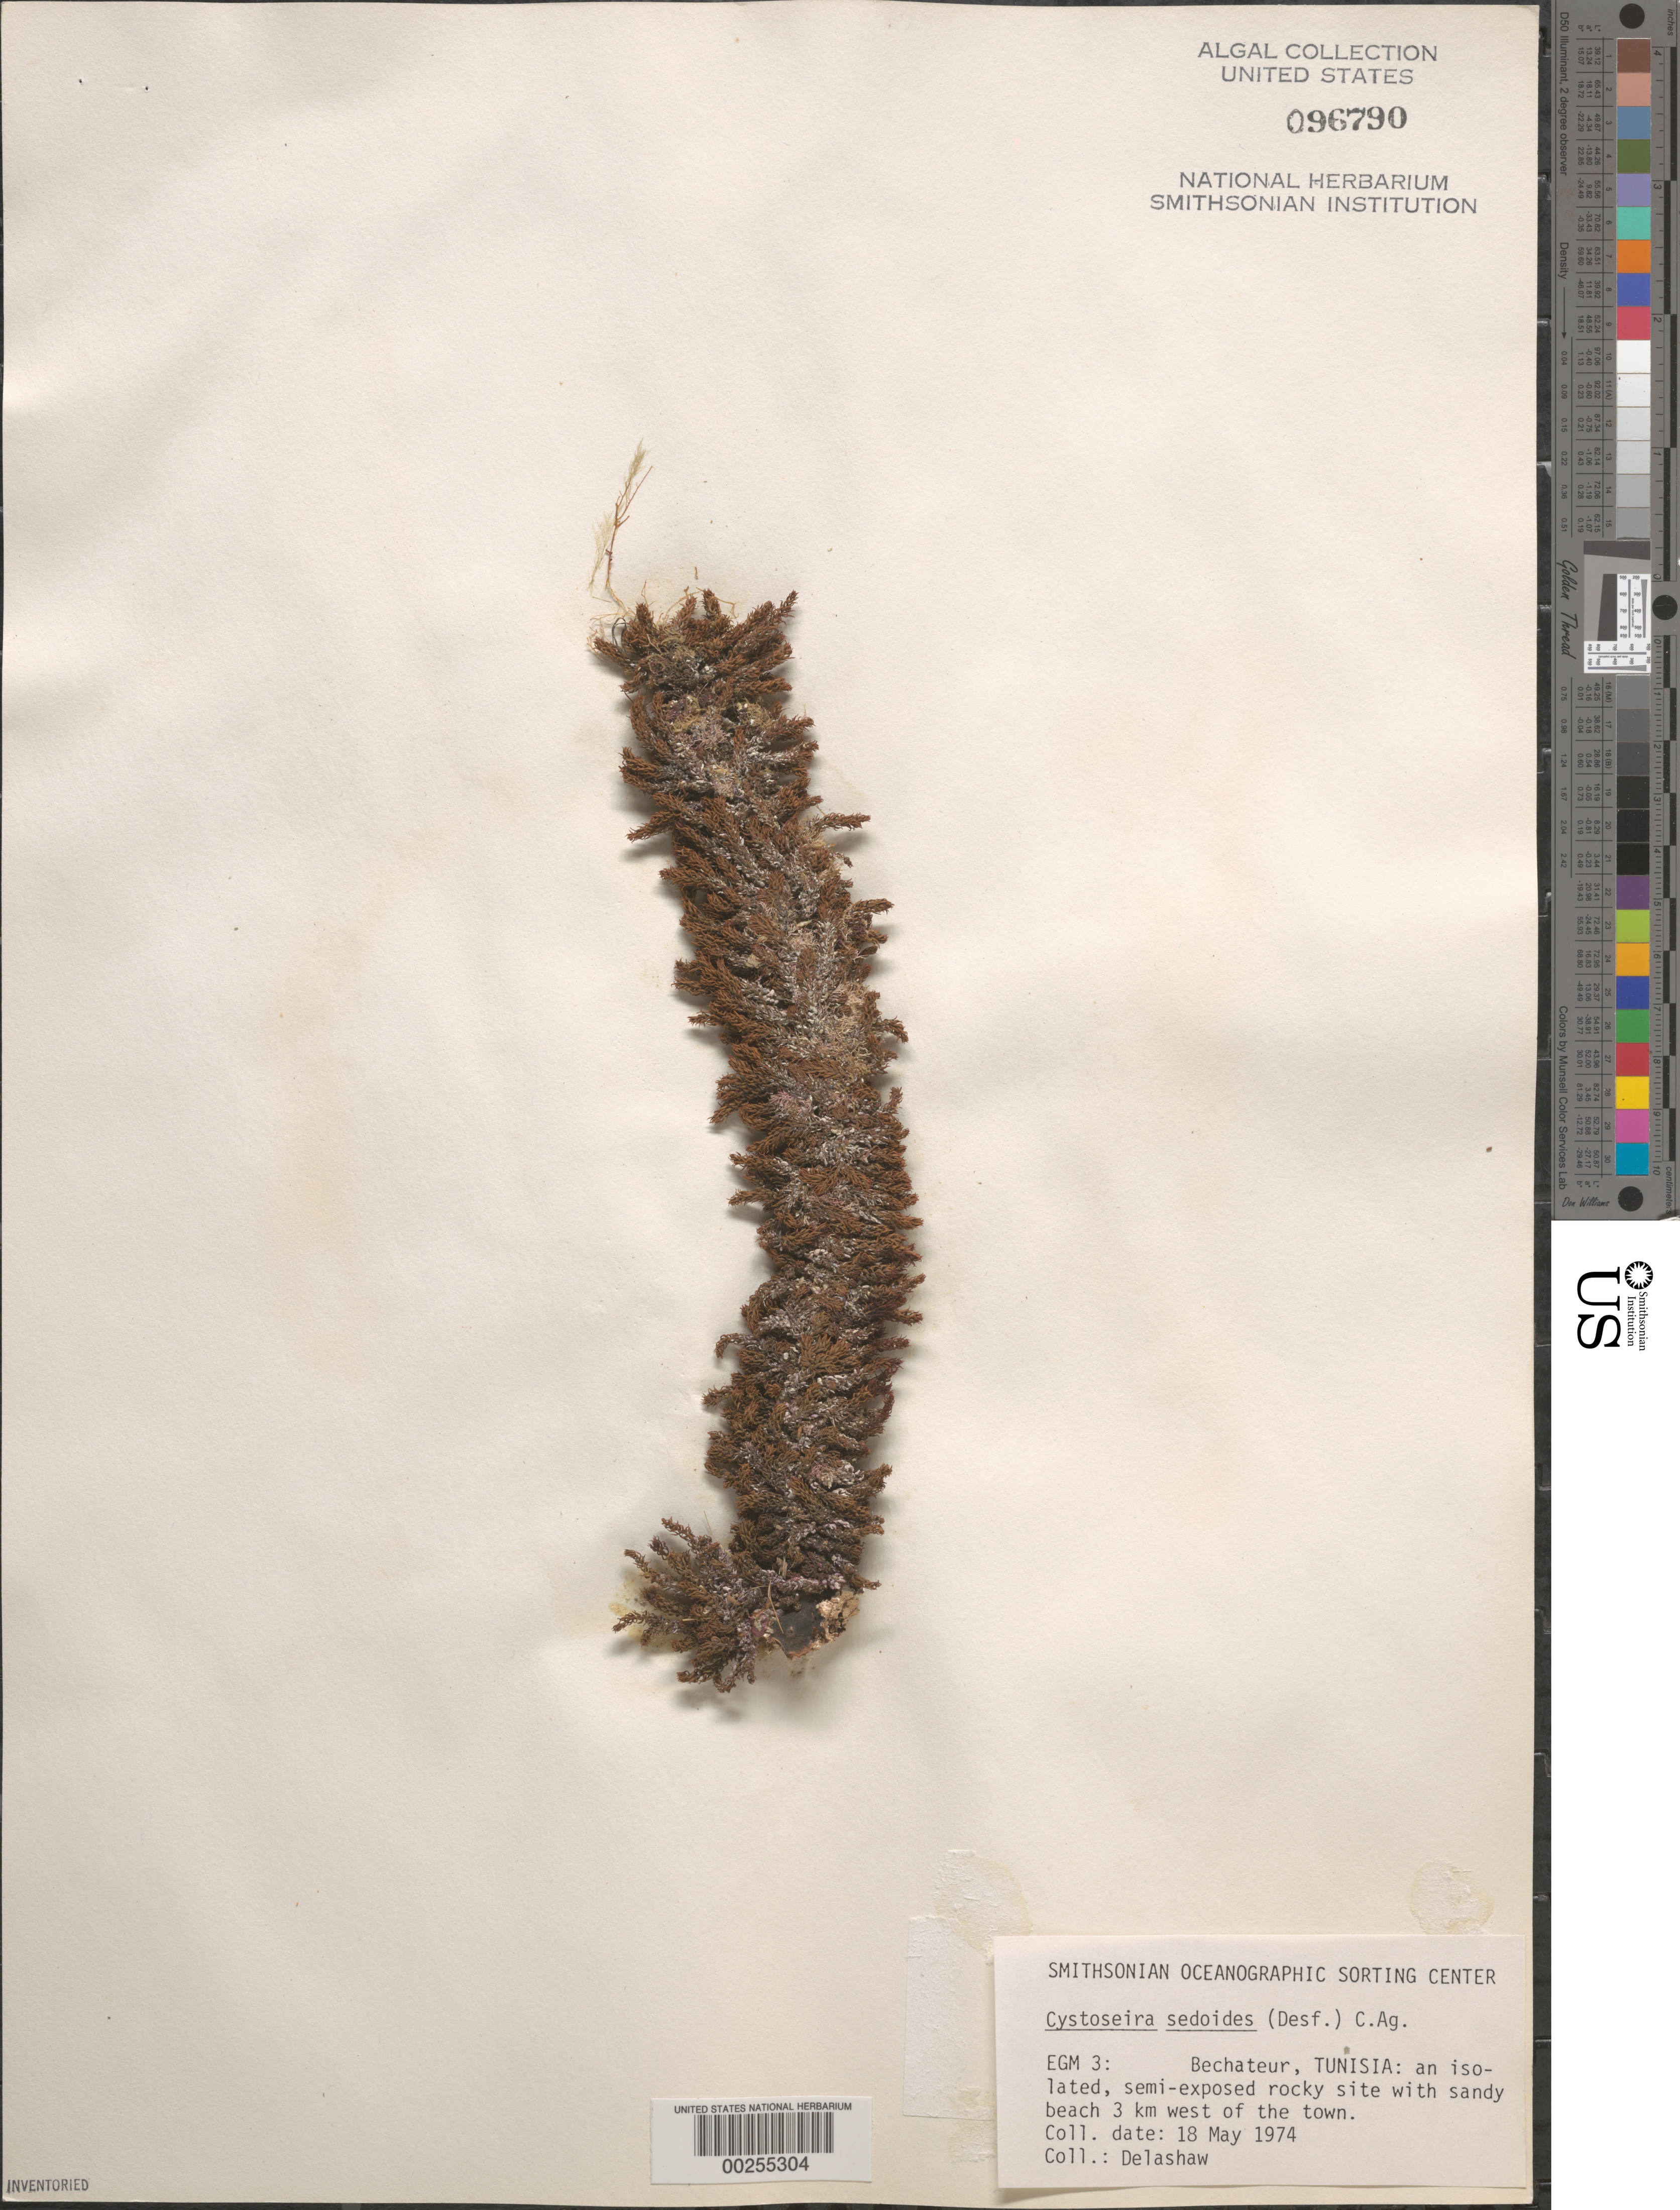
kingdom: Chromista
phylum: Ochrophyta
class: Phaeophyceae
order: Fucales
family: Sargassaceae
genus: Ericaria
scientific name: Ericaria sedoides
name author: Neiva & E.A. Serrão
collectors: -. Delashaw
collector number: EGM 3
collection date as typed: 18 May 1974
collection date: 1974-05-18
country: Tunisia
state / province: Bizerte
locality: Three km west of bechateur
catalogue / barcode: US 96790